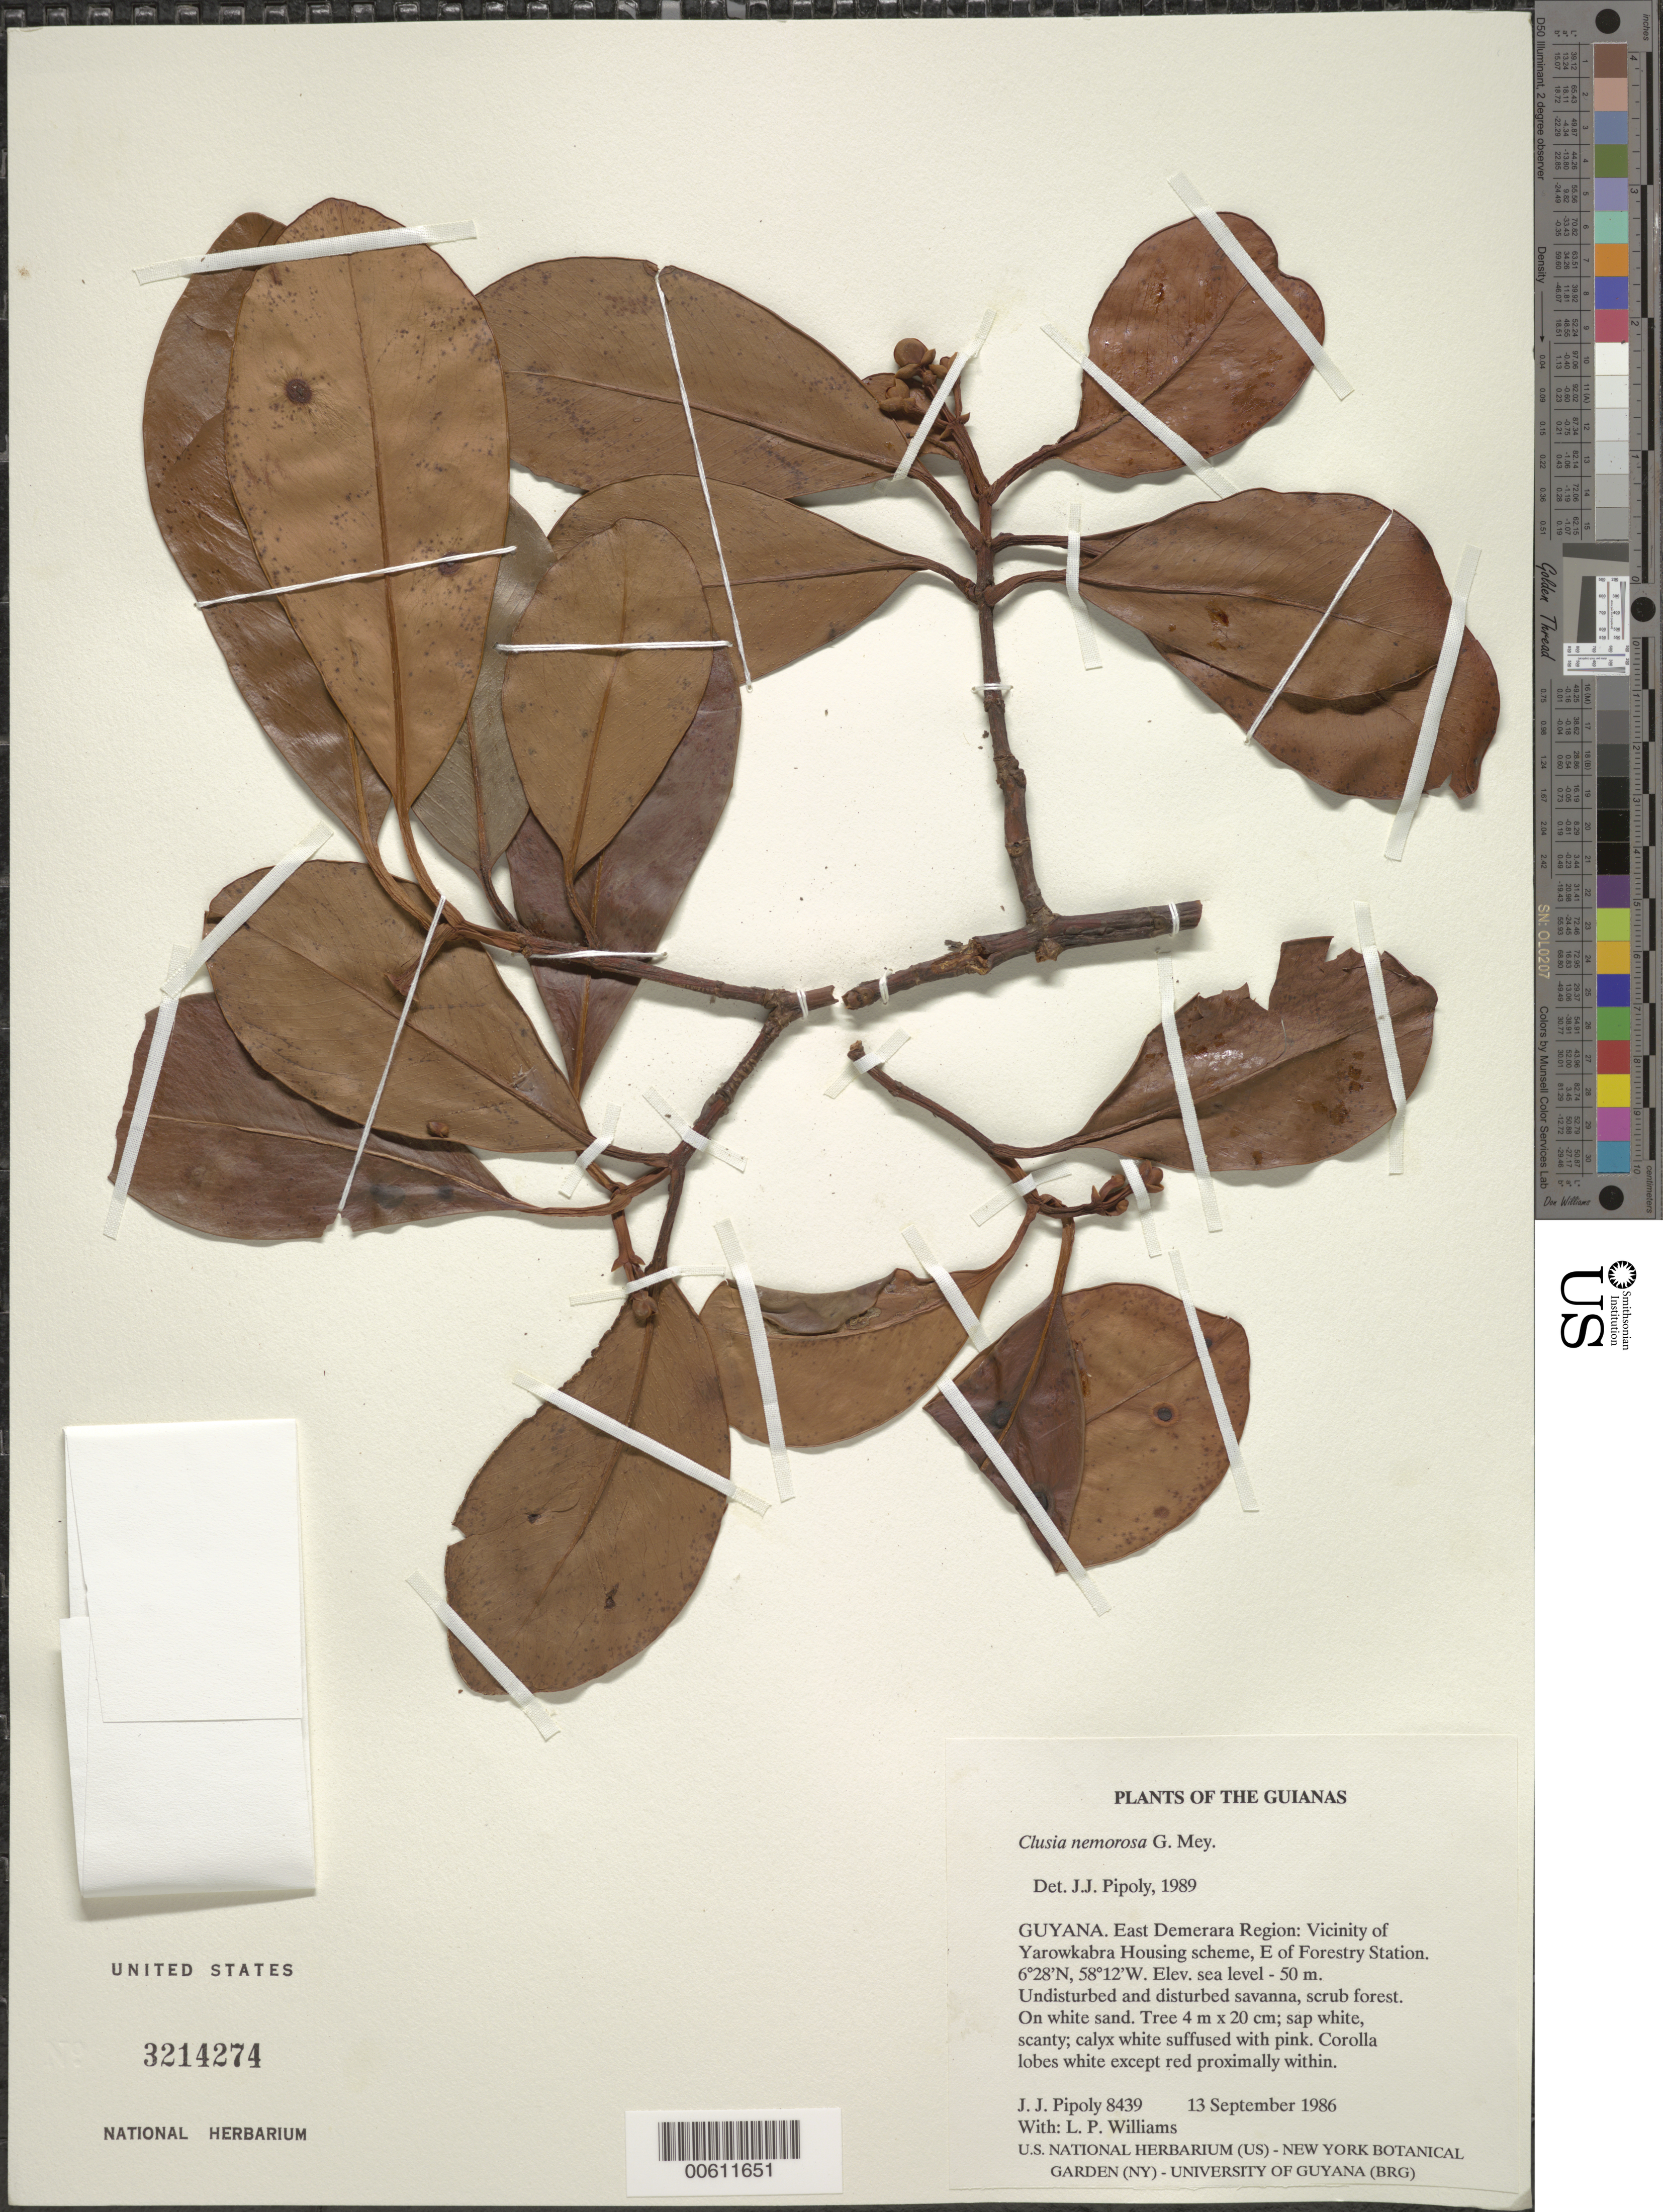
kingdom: Plantae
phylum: Tracheophyta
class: Magnoliopsida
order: Malpighiales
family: Clusiaceae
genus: Clusia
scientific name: Clusia nemorosa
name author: G. Mey.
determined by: Pipoly, J. J., III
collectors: J. J. Pipoly & L. P. Williams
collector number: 8439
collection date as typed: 13 September 1986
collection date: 1986-09-13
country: Guyana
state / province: Demerara-Mahaica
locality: Vicinity of Yarowkabra Housing scheme, E of Forestry Station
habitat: Undisturbed and disturbed savanna, scrub forest. On white sand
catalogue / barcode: US 3214274